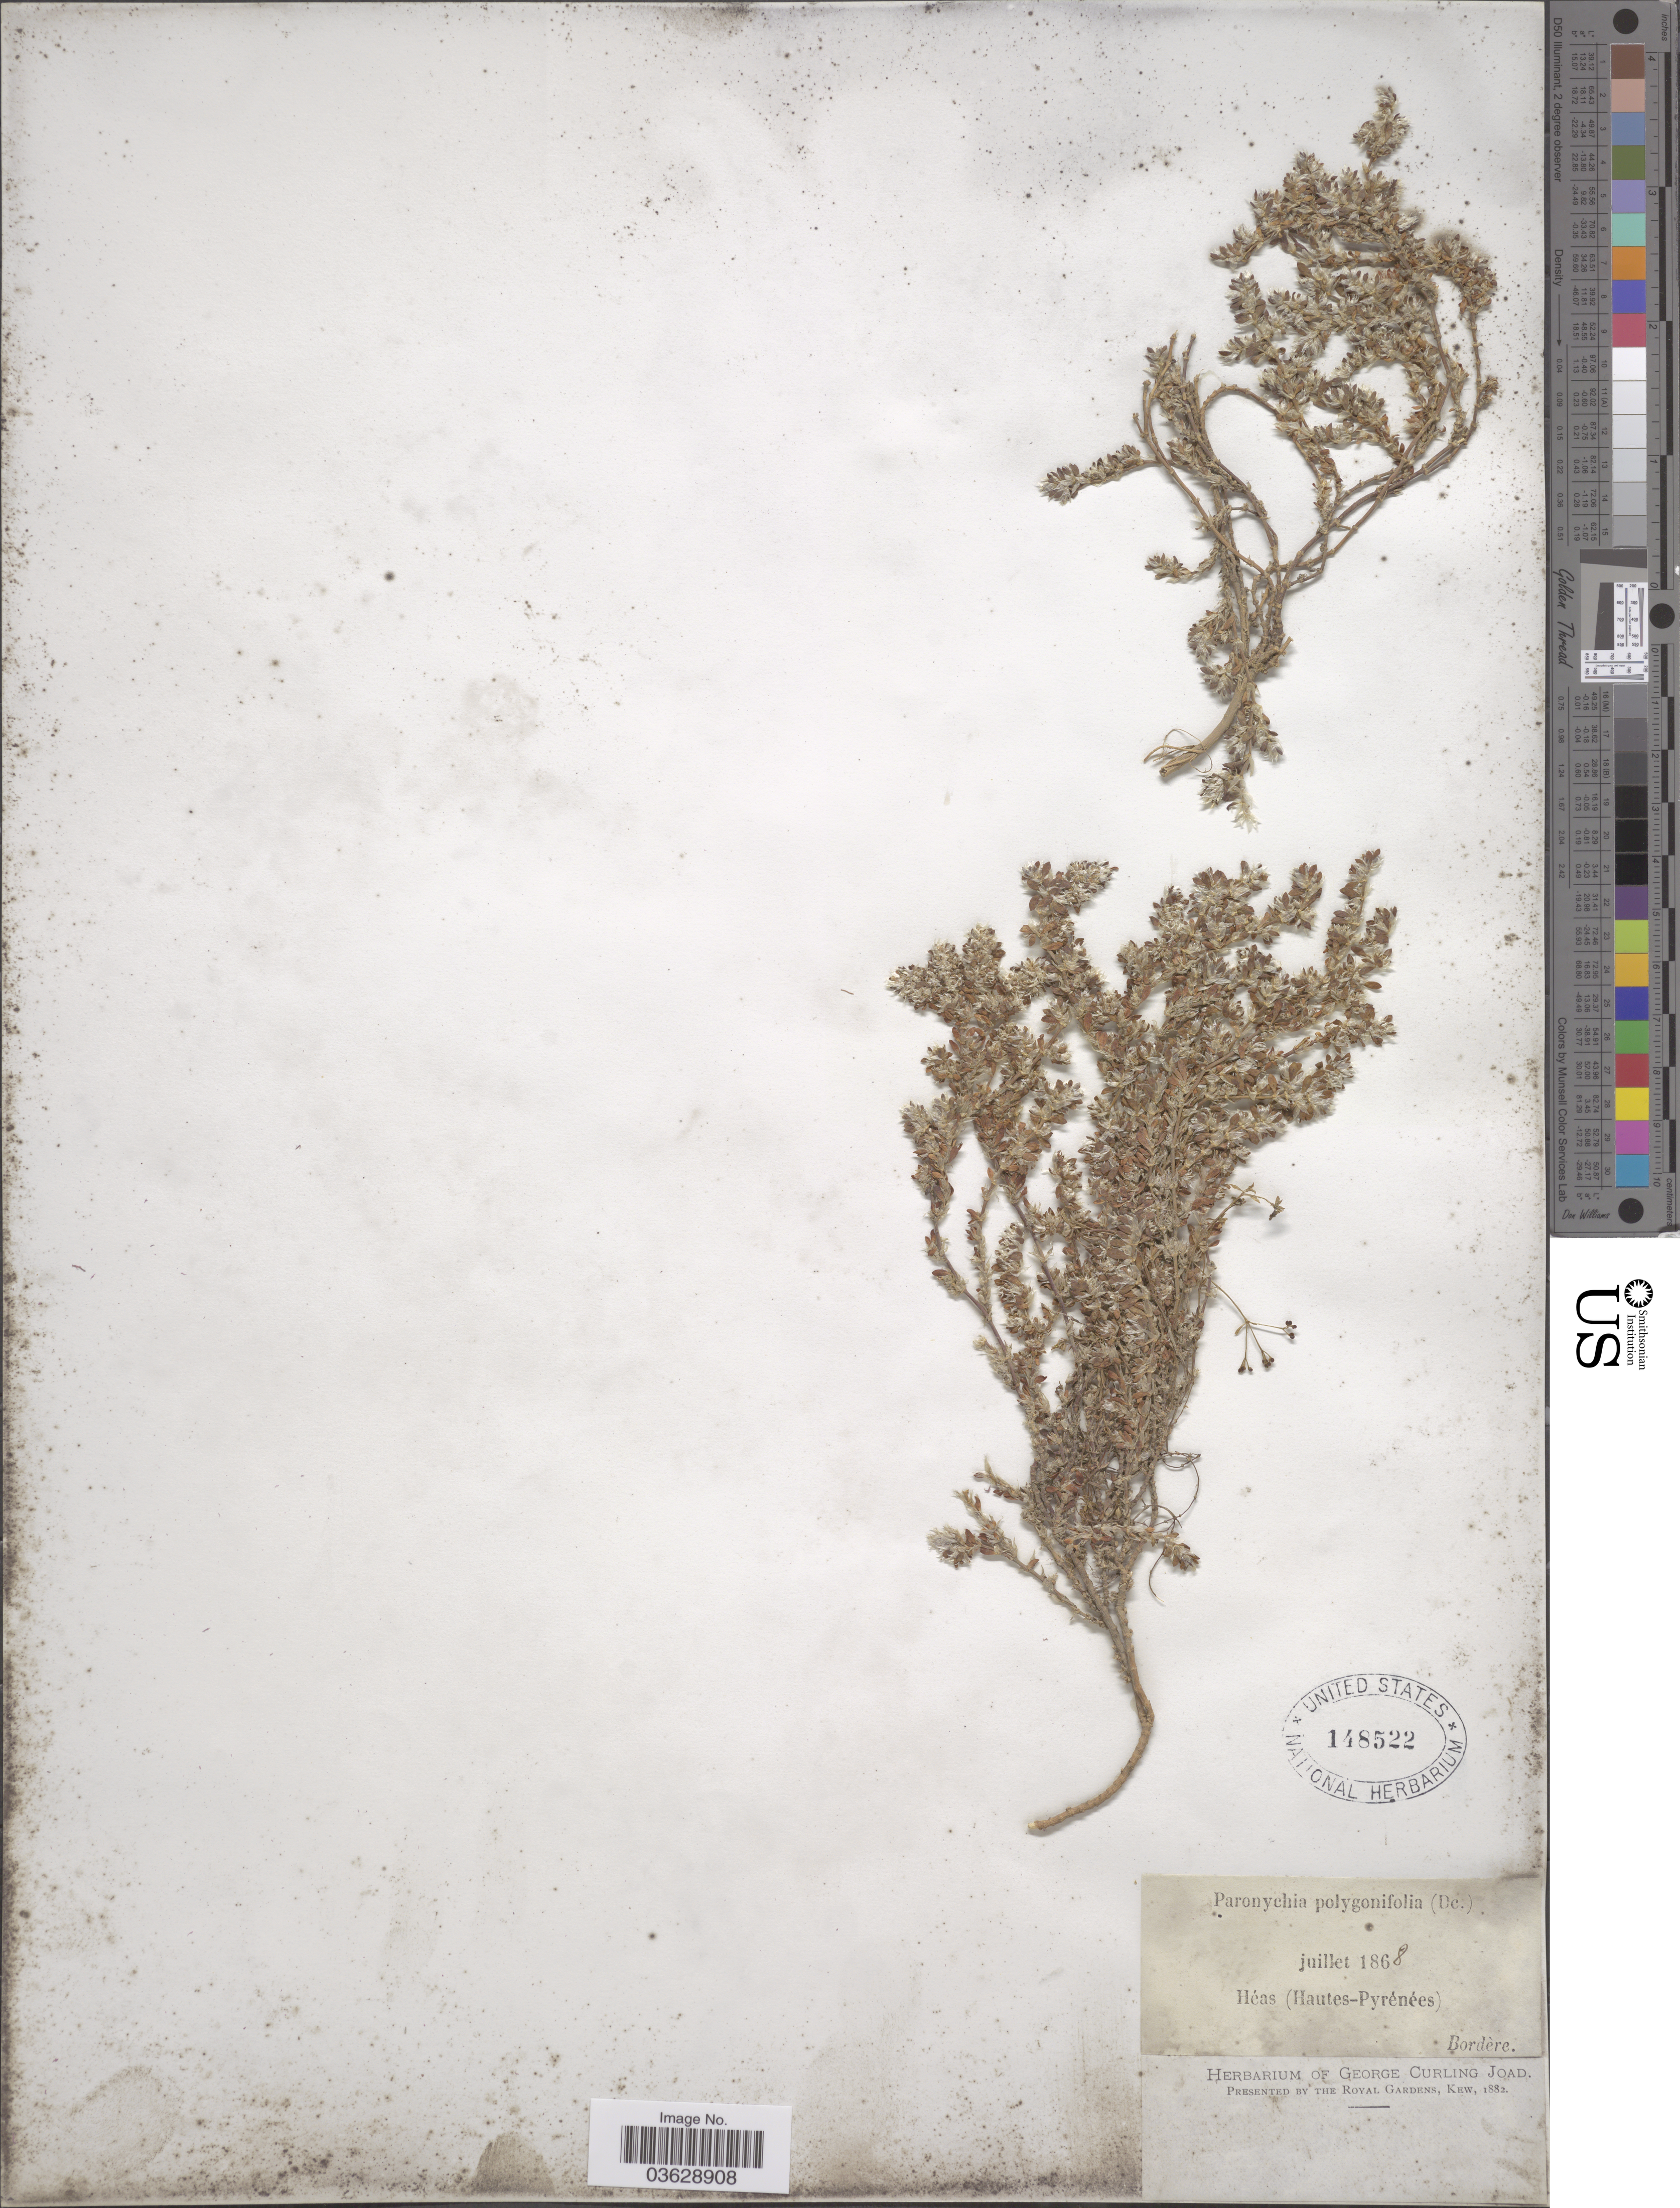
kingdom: Plantae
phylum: Tracheophyta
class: Magnoliopsida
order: Caryophyllales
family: Caryophyllaceae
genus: Paronychia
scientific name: Paronychia polygonifolia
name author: (Vill.) DC.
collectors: -. Bordère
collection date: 1868-07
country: France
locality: Héas (Hautes-Pyrénées).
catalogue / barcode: US 148522